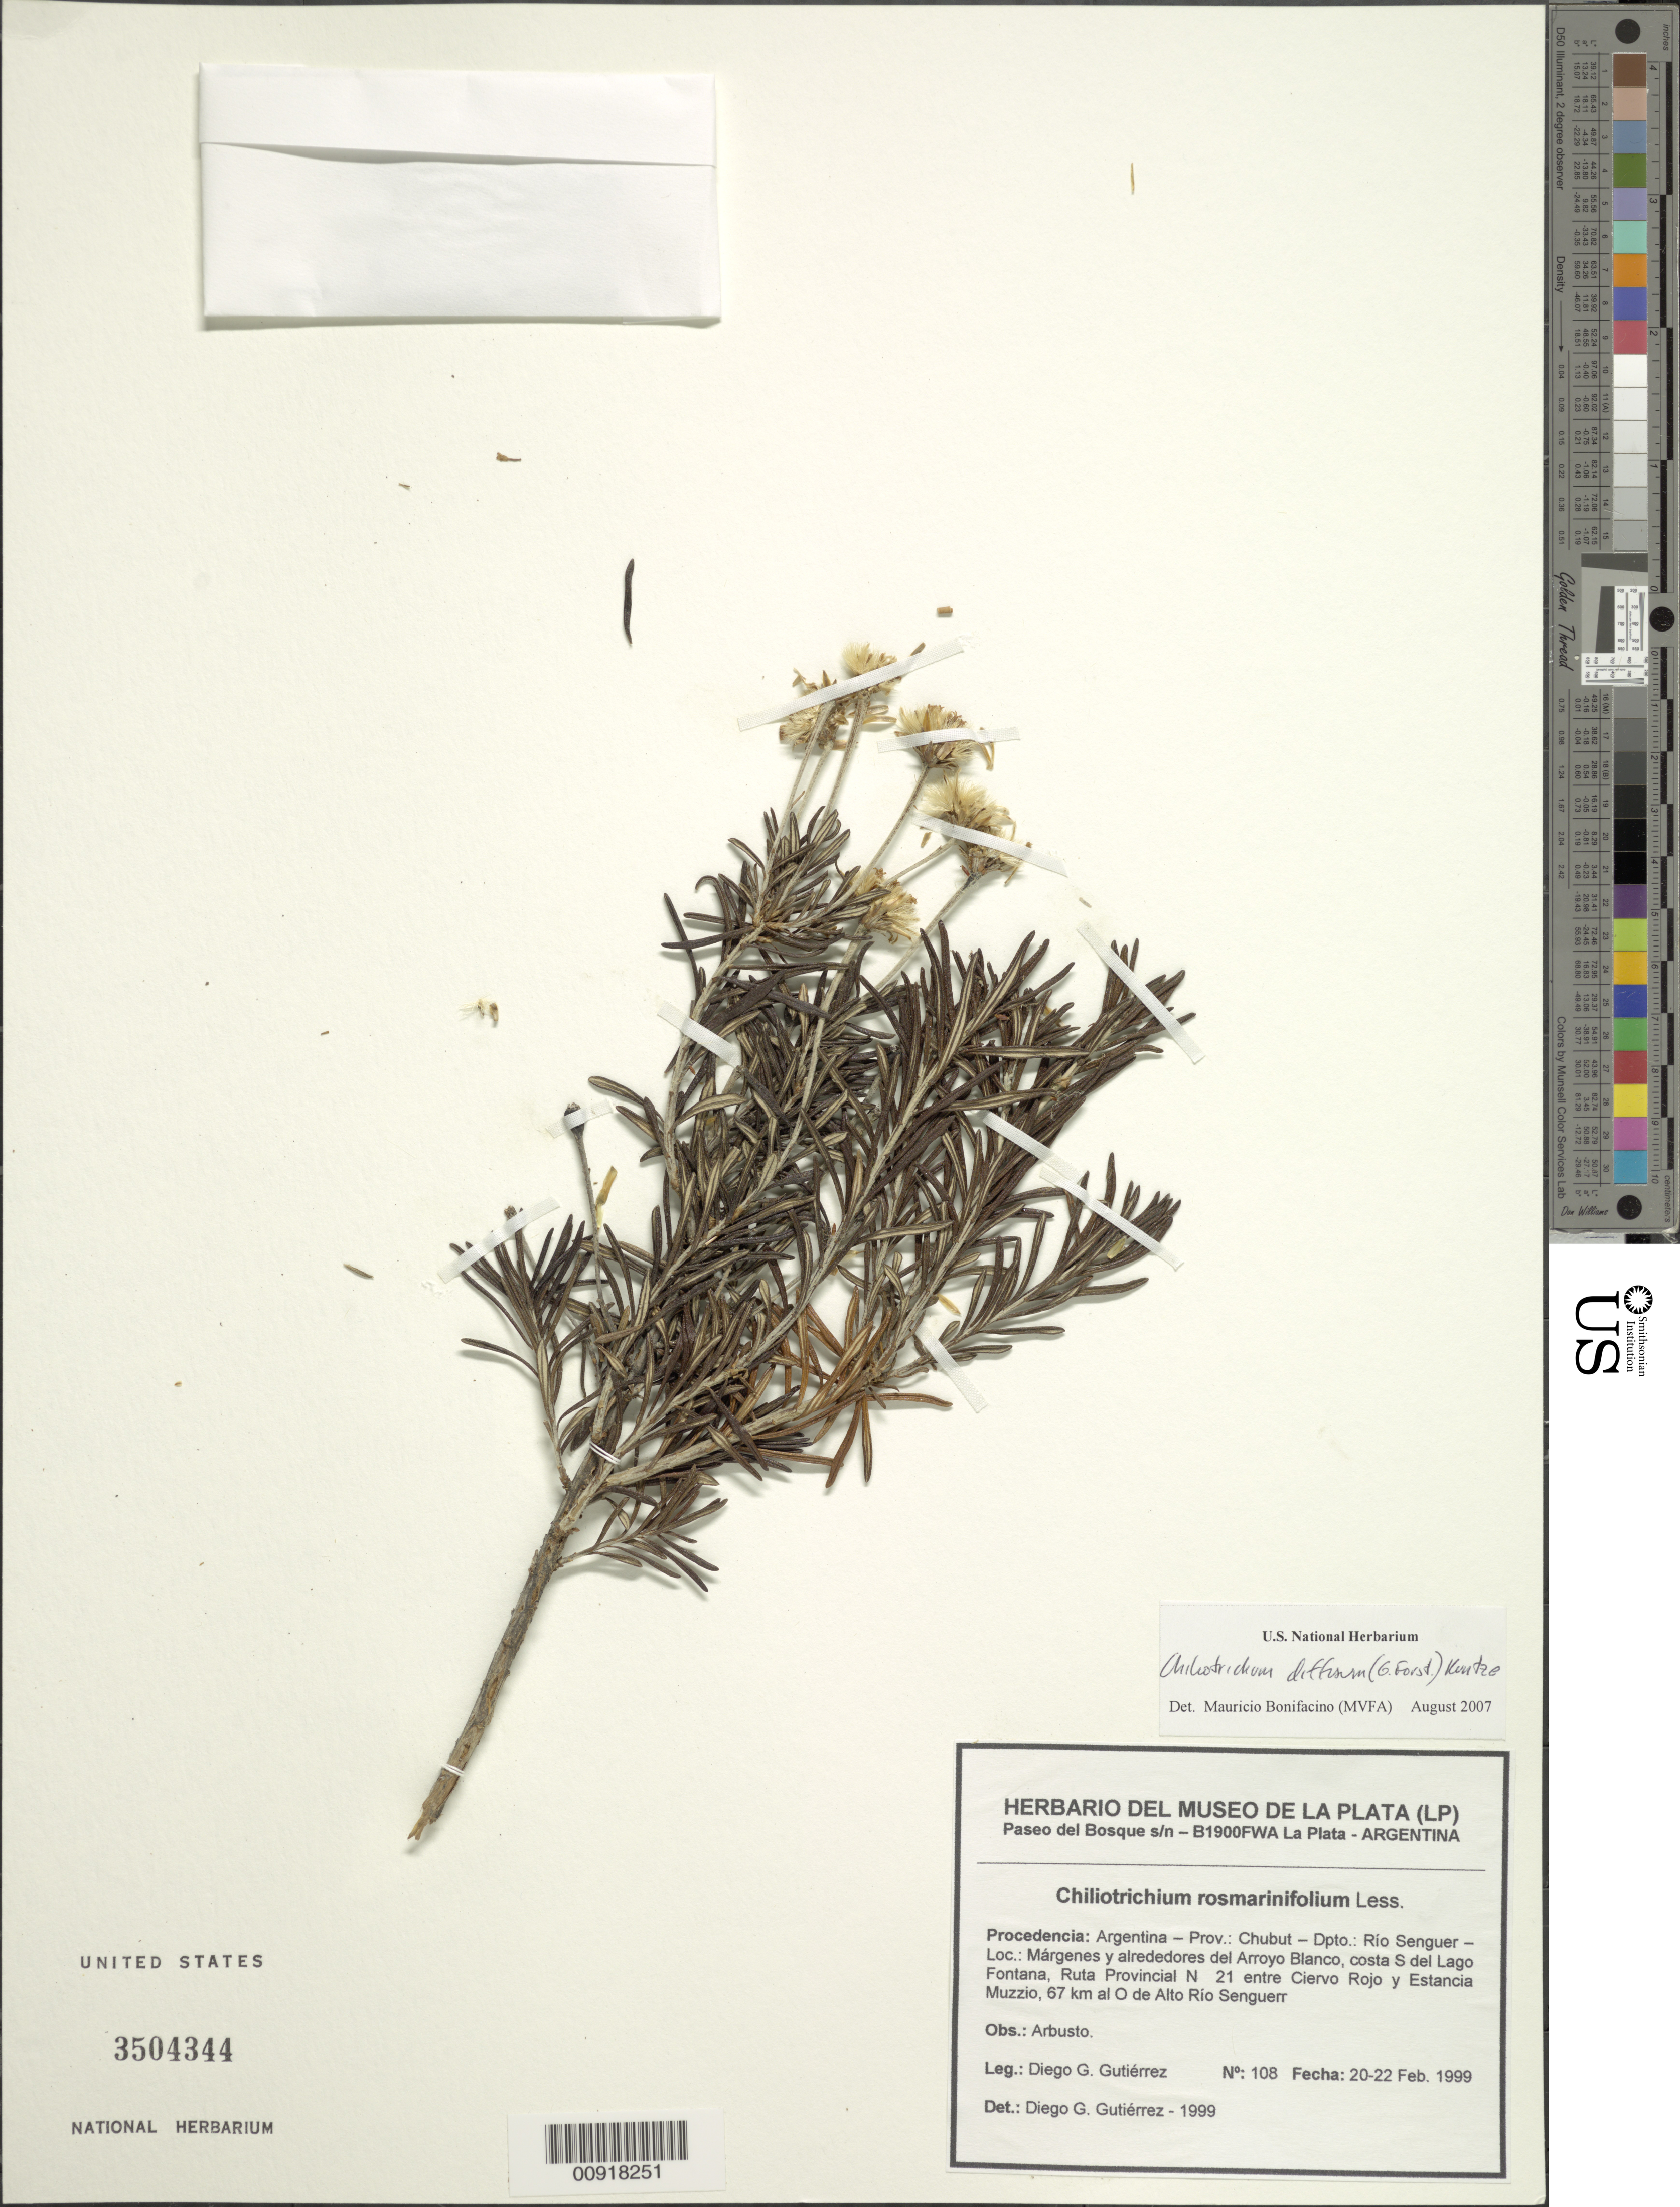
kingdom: Plantae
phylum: Tracheophyta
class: Magnoliopsida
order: Asterales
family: Asteraceae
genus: Chiliotrichum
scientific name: Chiliotrichum rosmarinifolium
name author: Less.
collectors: D. G. Gutiérrez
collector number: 108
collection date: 1999-02-20/1999-02-22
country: Argentina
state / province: Chubut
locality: Prov.: Chubut-Dpto.: Rio Senguer- Margenes y alerededores del Arroyo Blanco, costa S del Lago Fontana, Ruta Provincial N 21 entre Ciervo Rojo y Estancia Muzzio, 67 km al O de Alto Rio Senguerr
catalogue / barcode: US 3504344